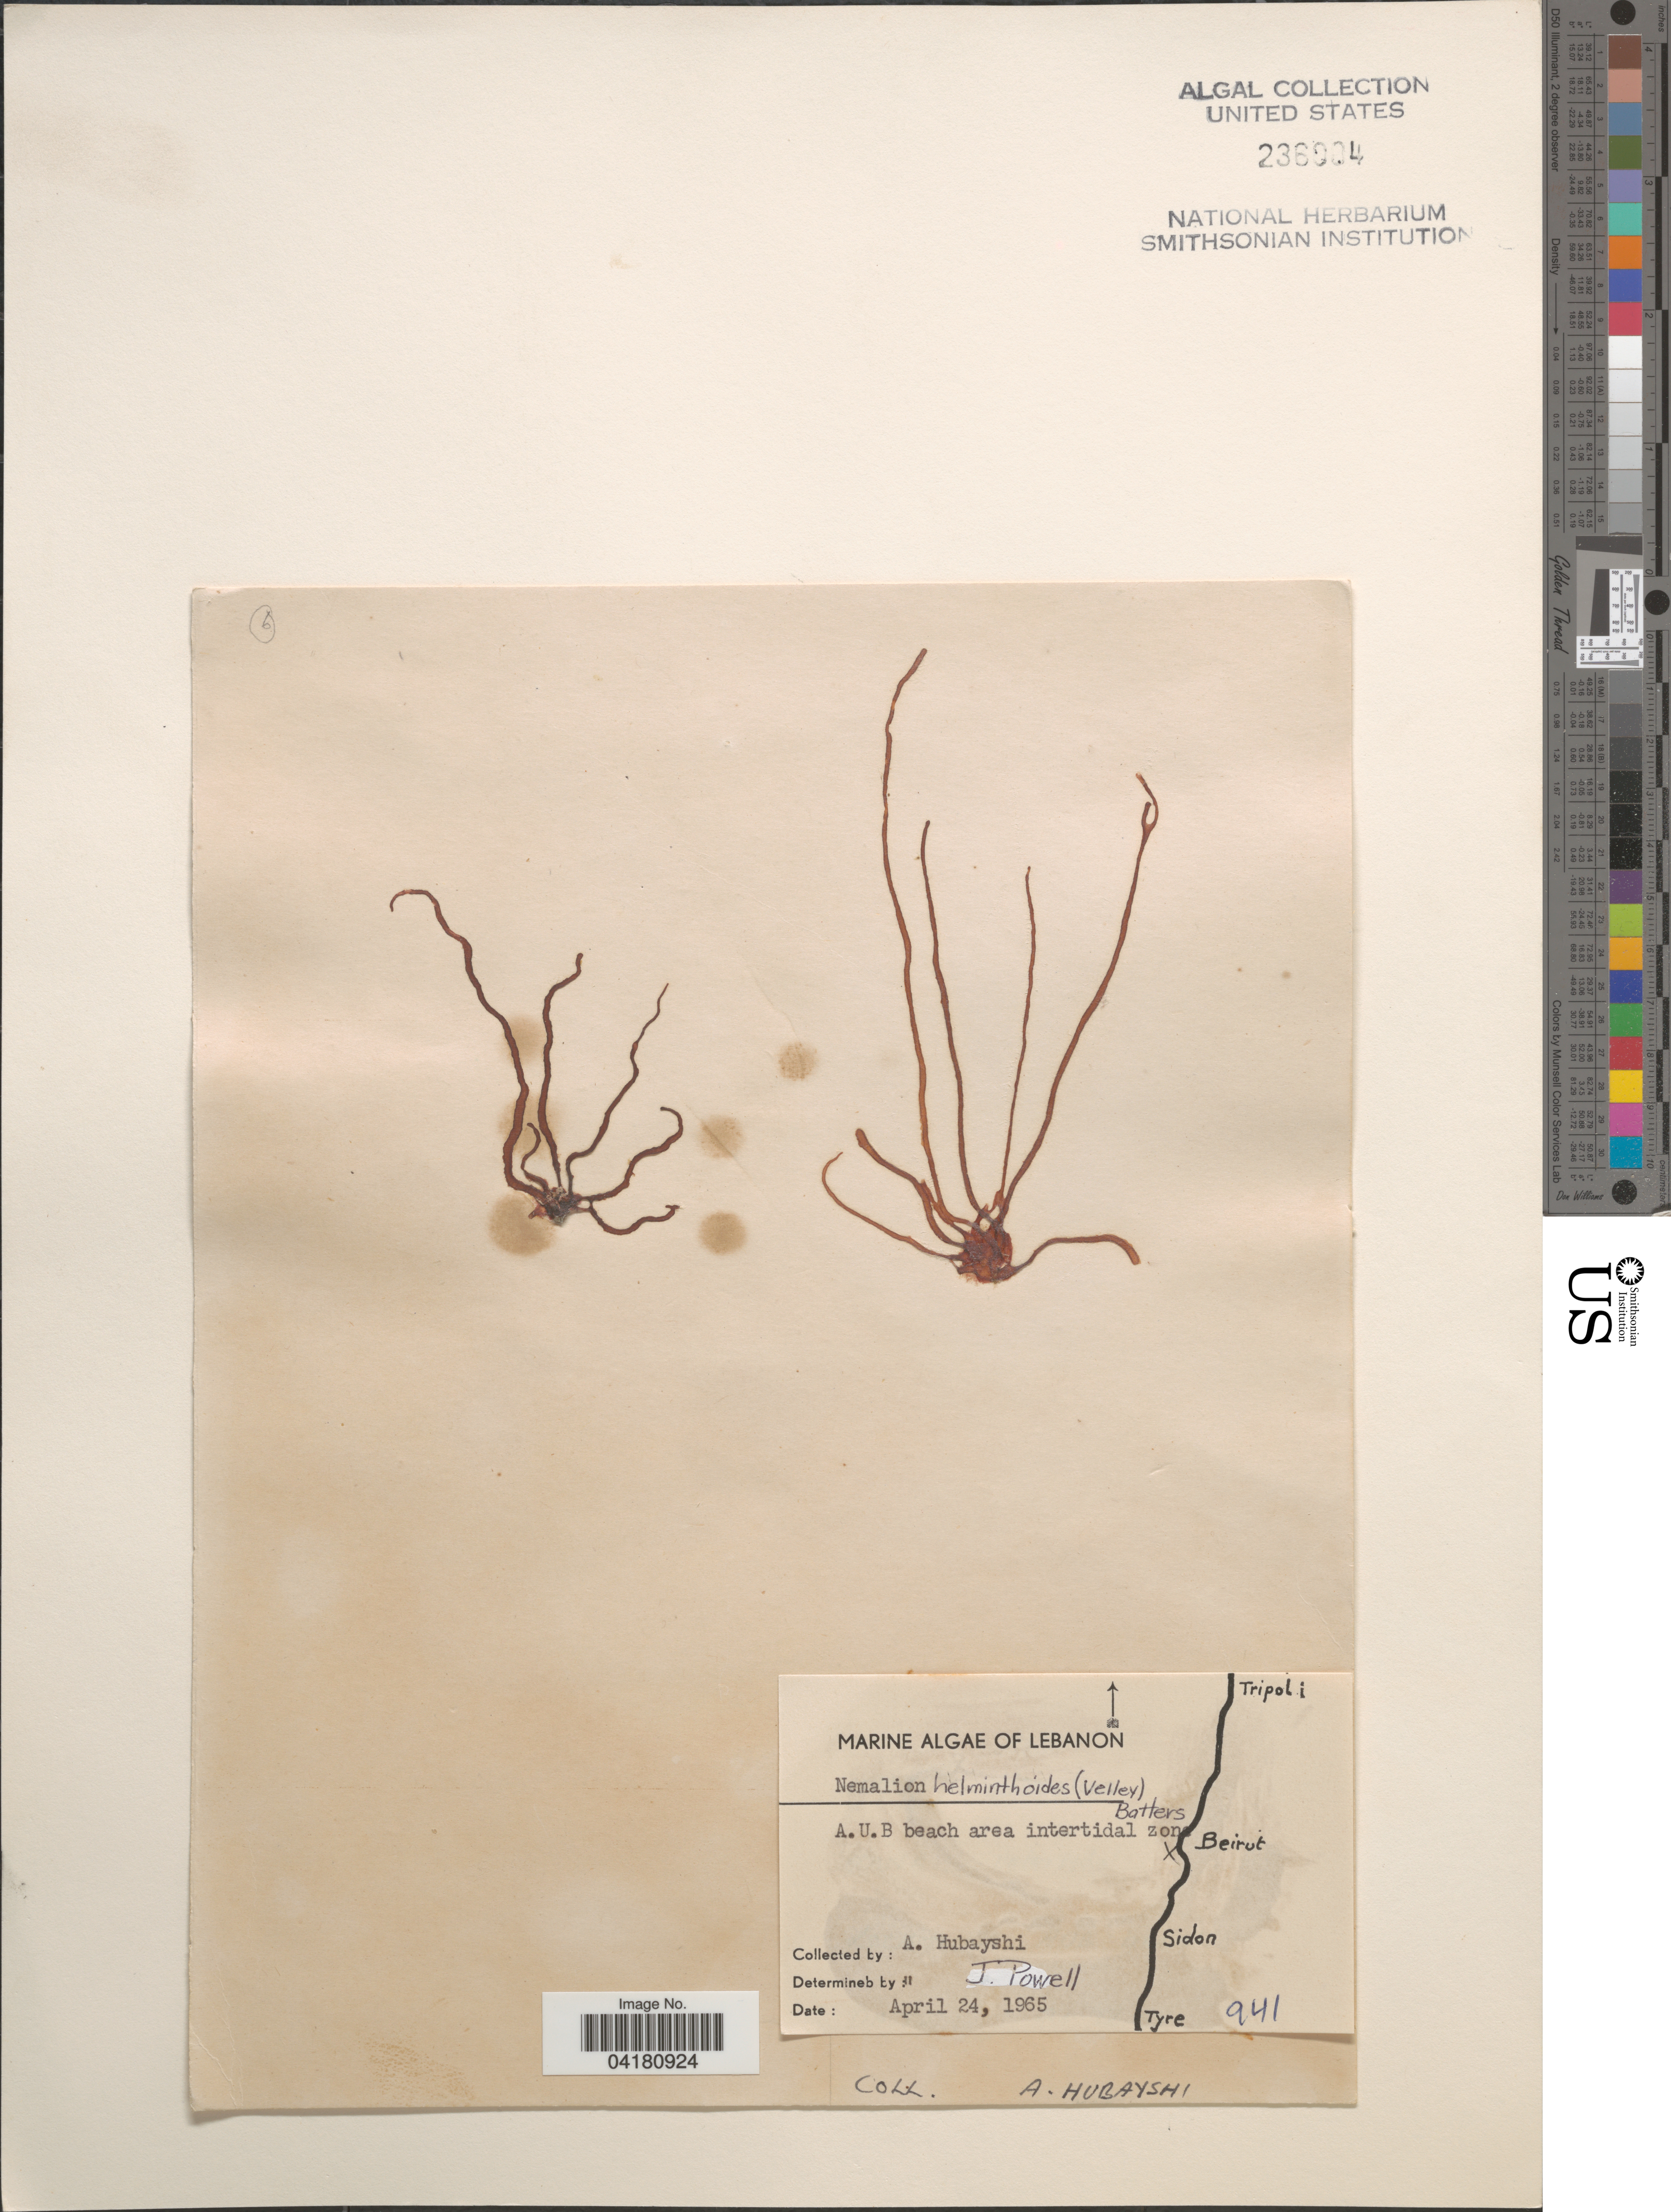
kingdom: Plantae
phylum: Rhodophyta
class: Florideophyceae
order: Nemaliales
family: Nemaliaceae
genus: Nemalion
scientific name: Nemalion multifidum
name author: (Lyngb.) Chauvin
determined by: Algae name updating Project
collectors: A. Hubayshi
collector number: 941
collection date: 1965-04-24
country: Lebanon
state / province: Beyrouth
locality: A.U.B beach area intertidal Zone. Beirut.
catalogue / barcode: US 236004